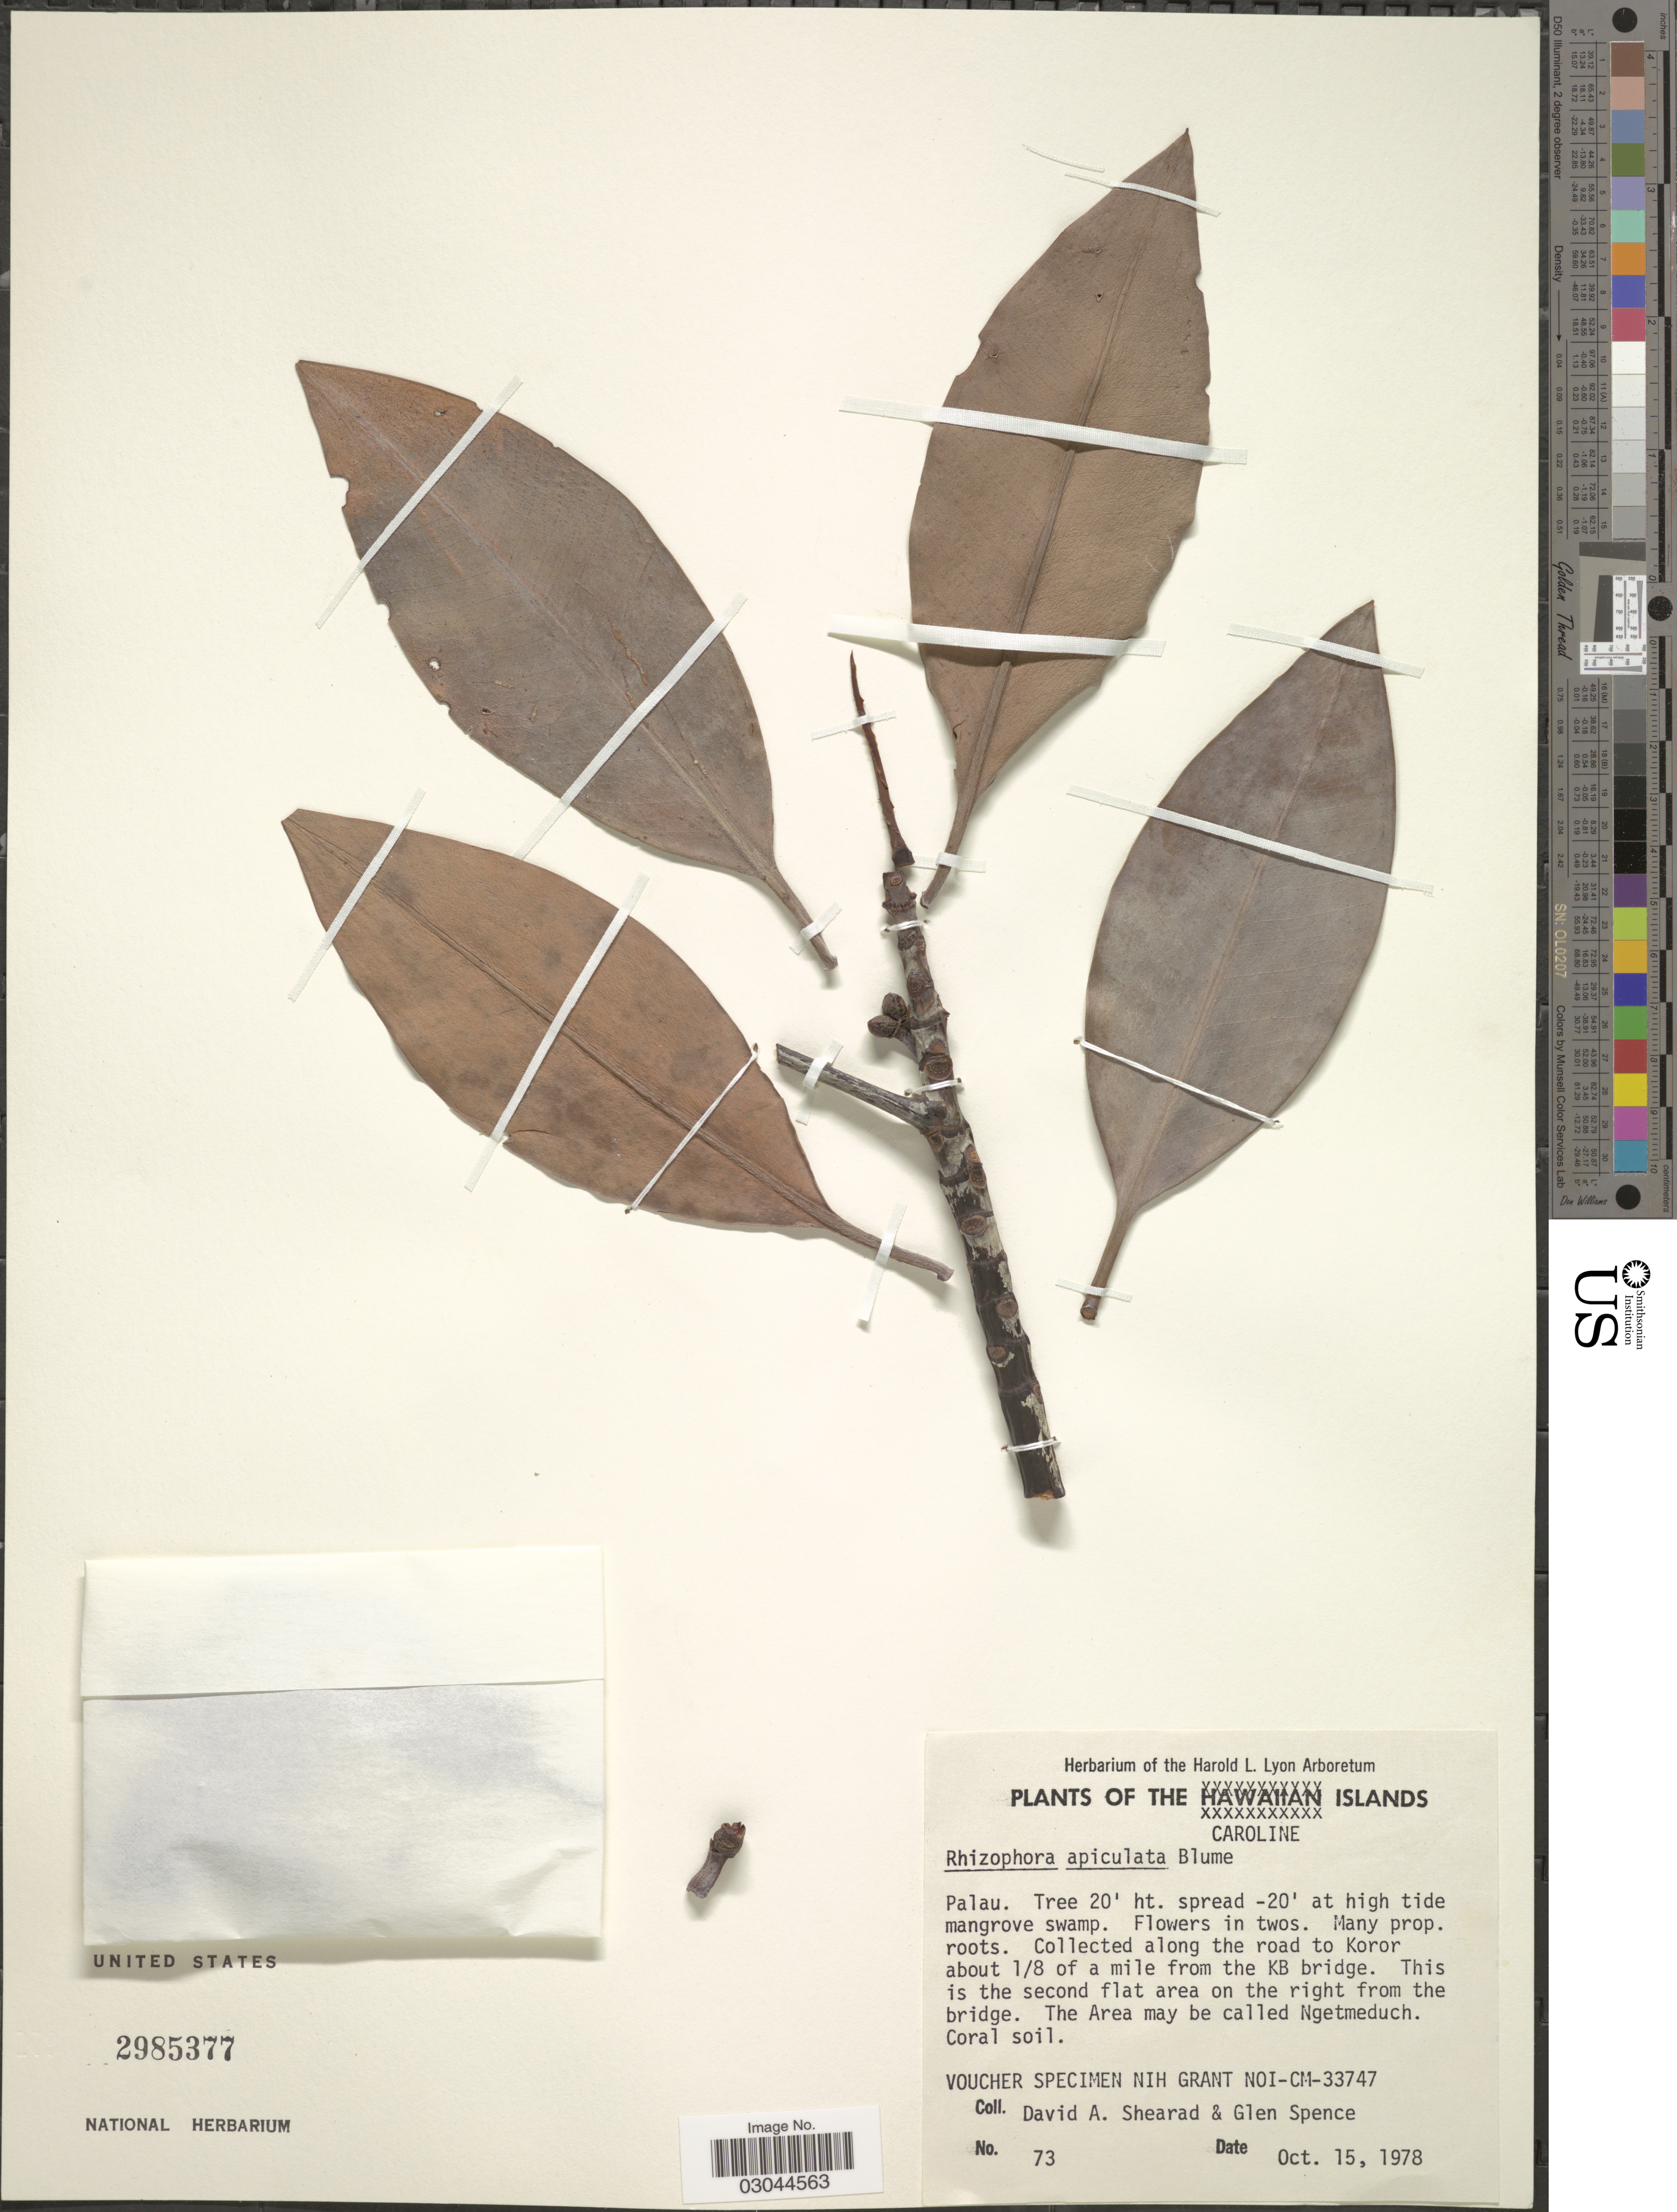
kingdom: Plantae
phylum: Tracheophyta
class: Magnoliopsida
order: Malpighiales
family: Rhizophoraceae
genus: Rhizophora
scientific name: Rhizophora apiculata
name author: Blume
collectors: D. Shearad & G. Spence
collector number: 73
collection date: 1978-10-15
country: Palau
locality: The Caroline Islands. Palau, along the road to Koror about 1/8 of a mile from the KB Bridge. The area may be called Ngetmeduch.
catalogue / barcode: US 2985377